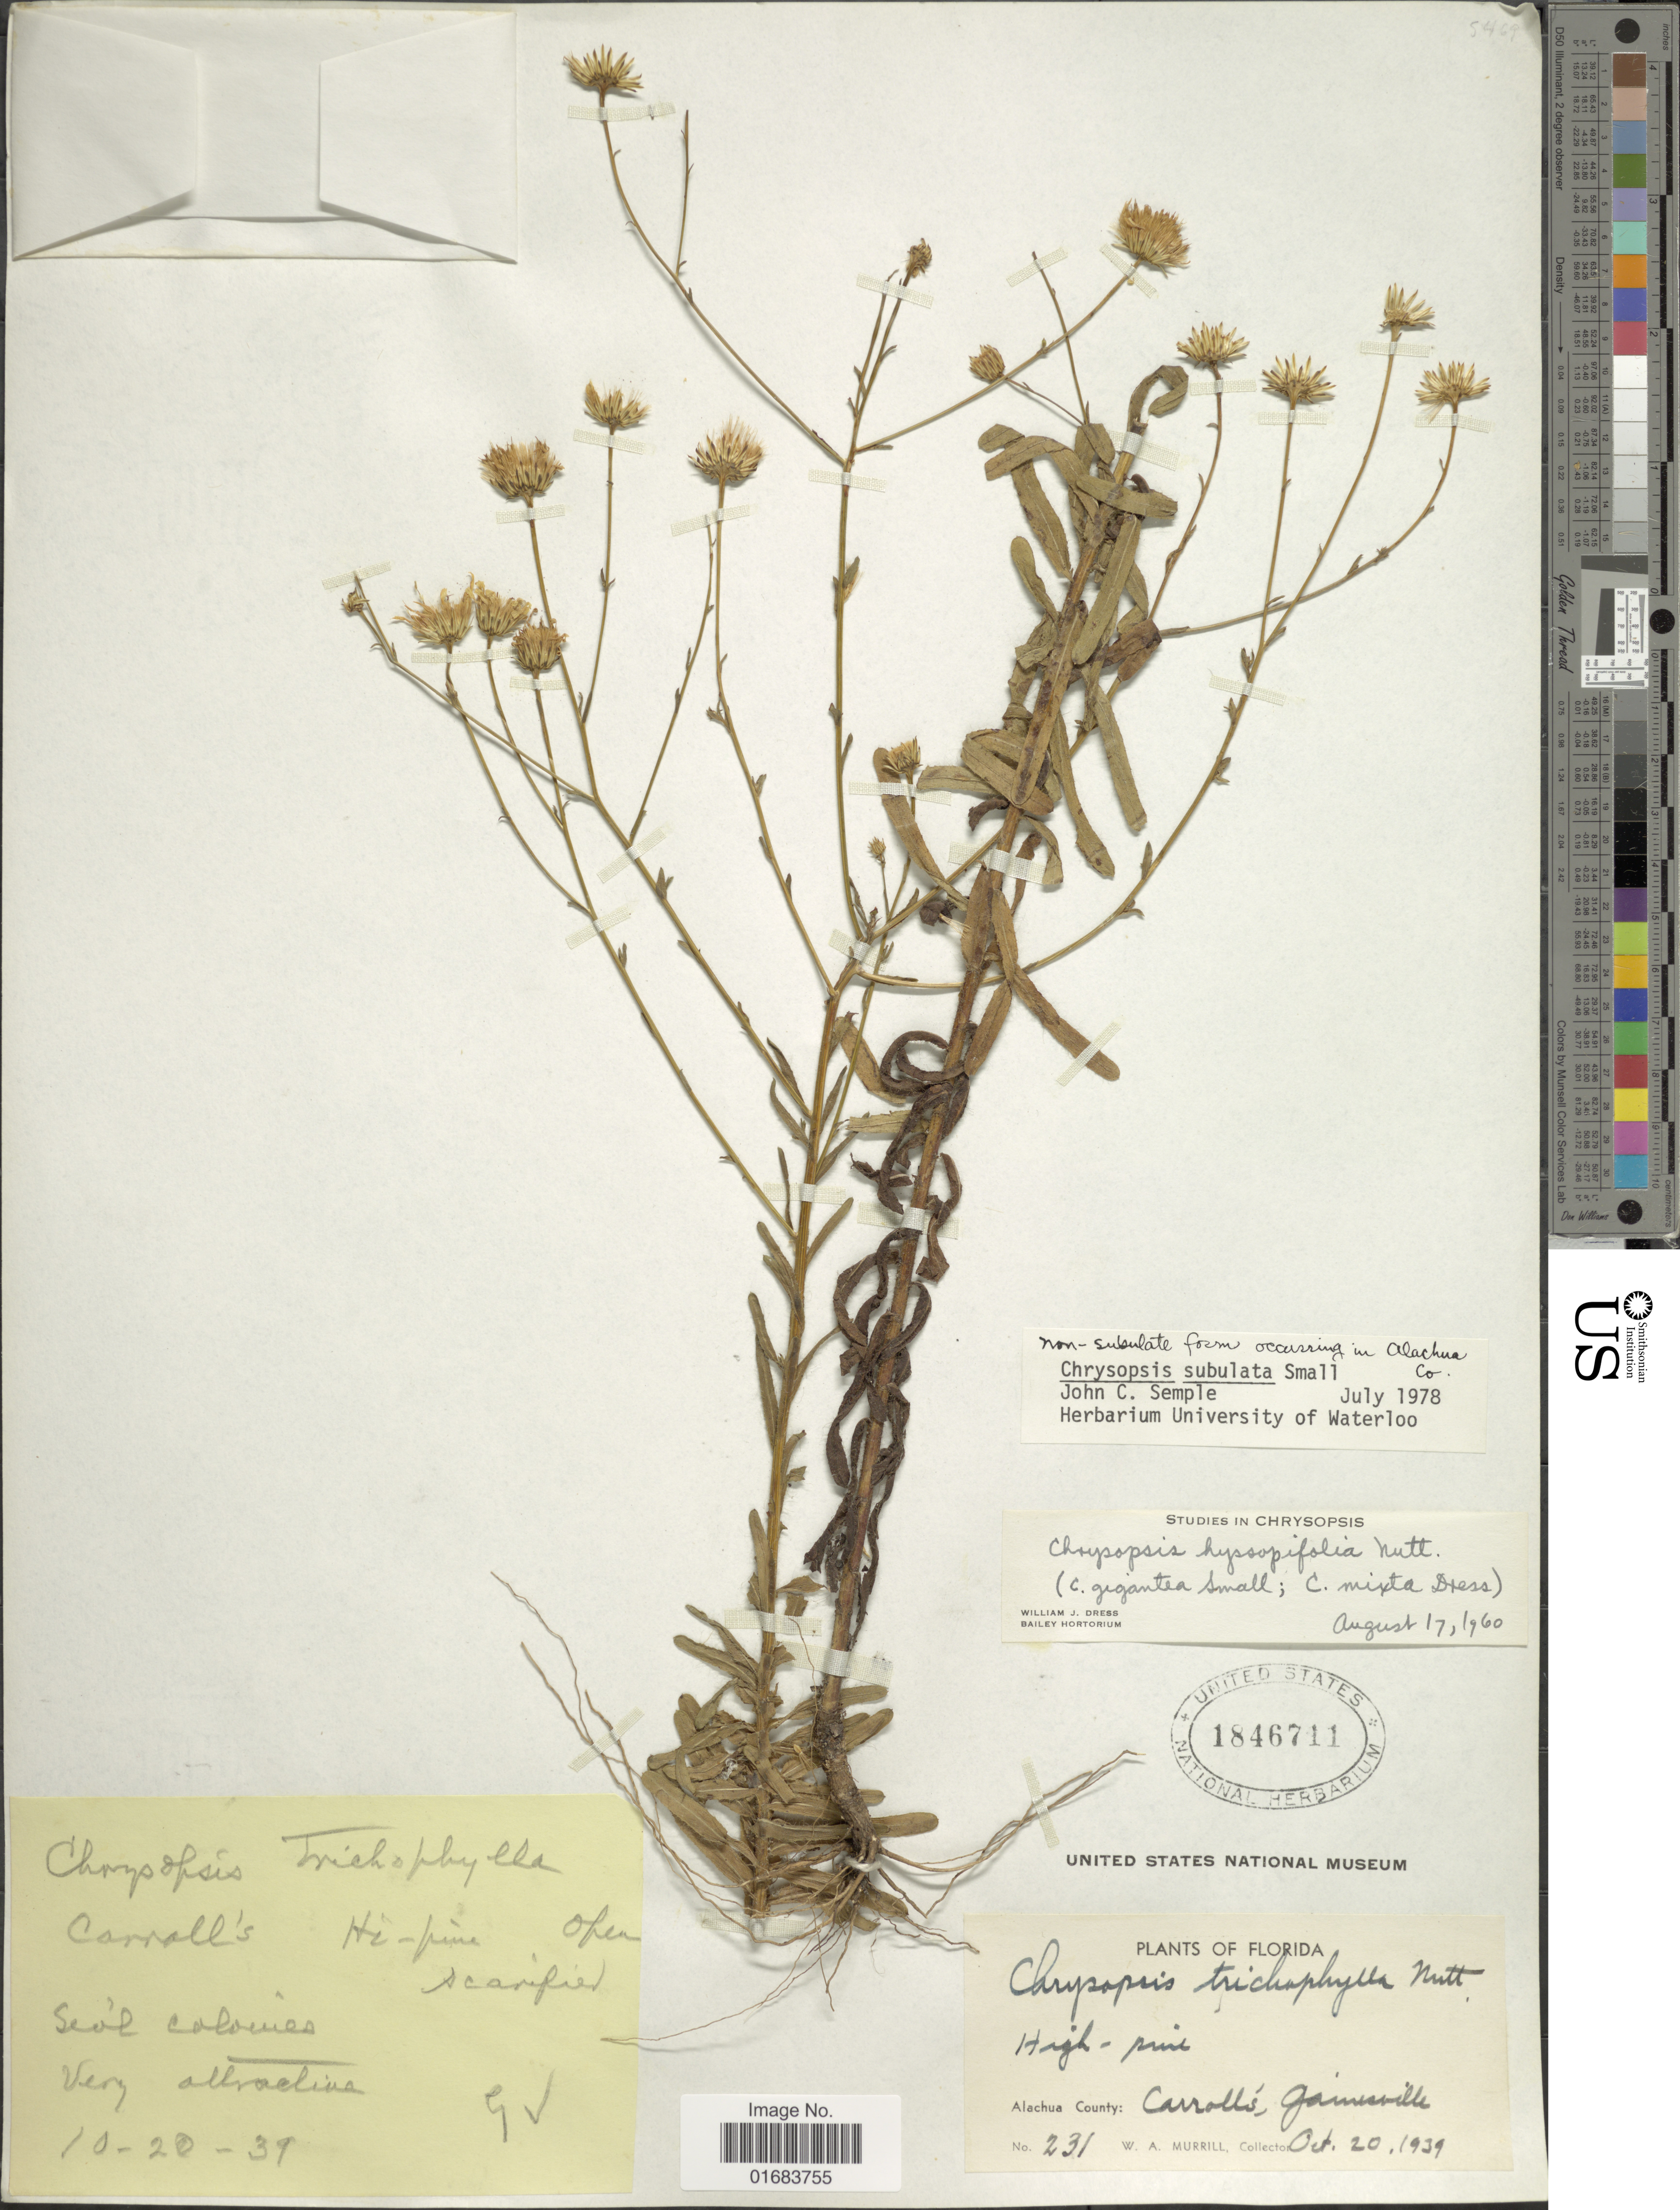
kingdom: Plantae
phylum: Tracheophyta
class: Magnoliopsida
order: Asterales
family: Asteraceae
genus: Chrysopsis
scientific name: Chrysopsis subulata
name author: Small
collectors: W. A. Murrill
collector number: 231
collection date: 1939-10-20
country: United States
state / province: Florida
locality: Alachua County, Carrolis, Gainesville.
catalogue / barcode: US 1846711